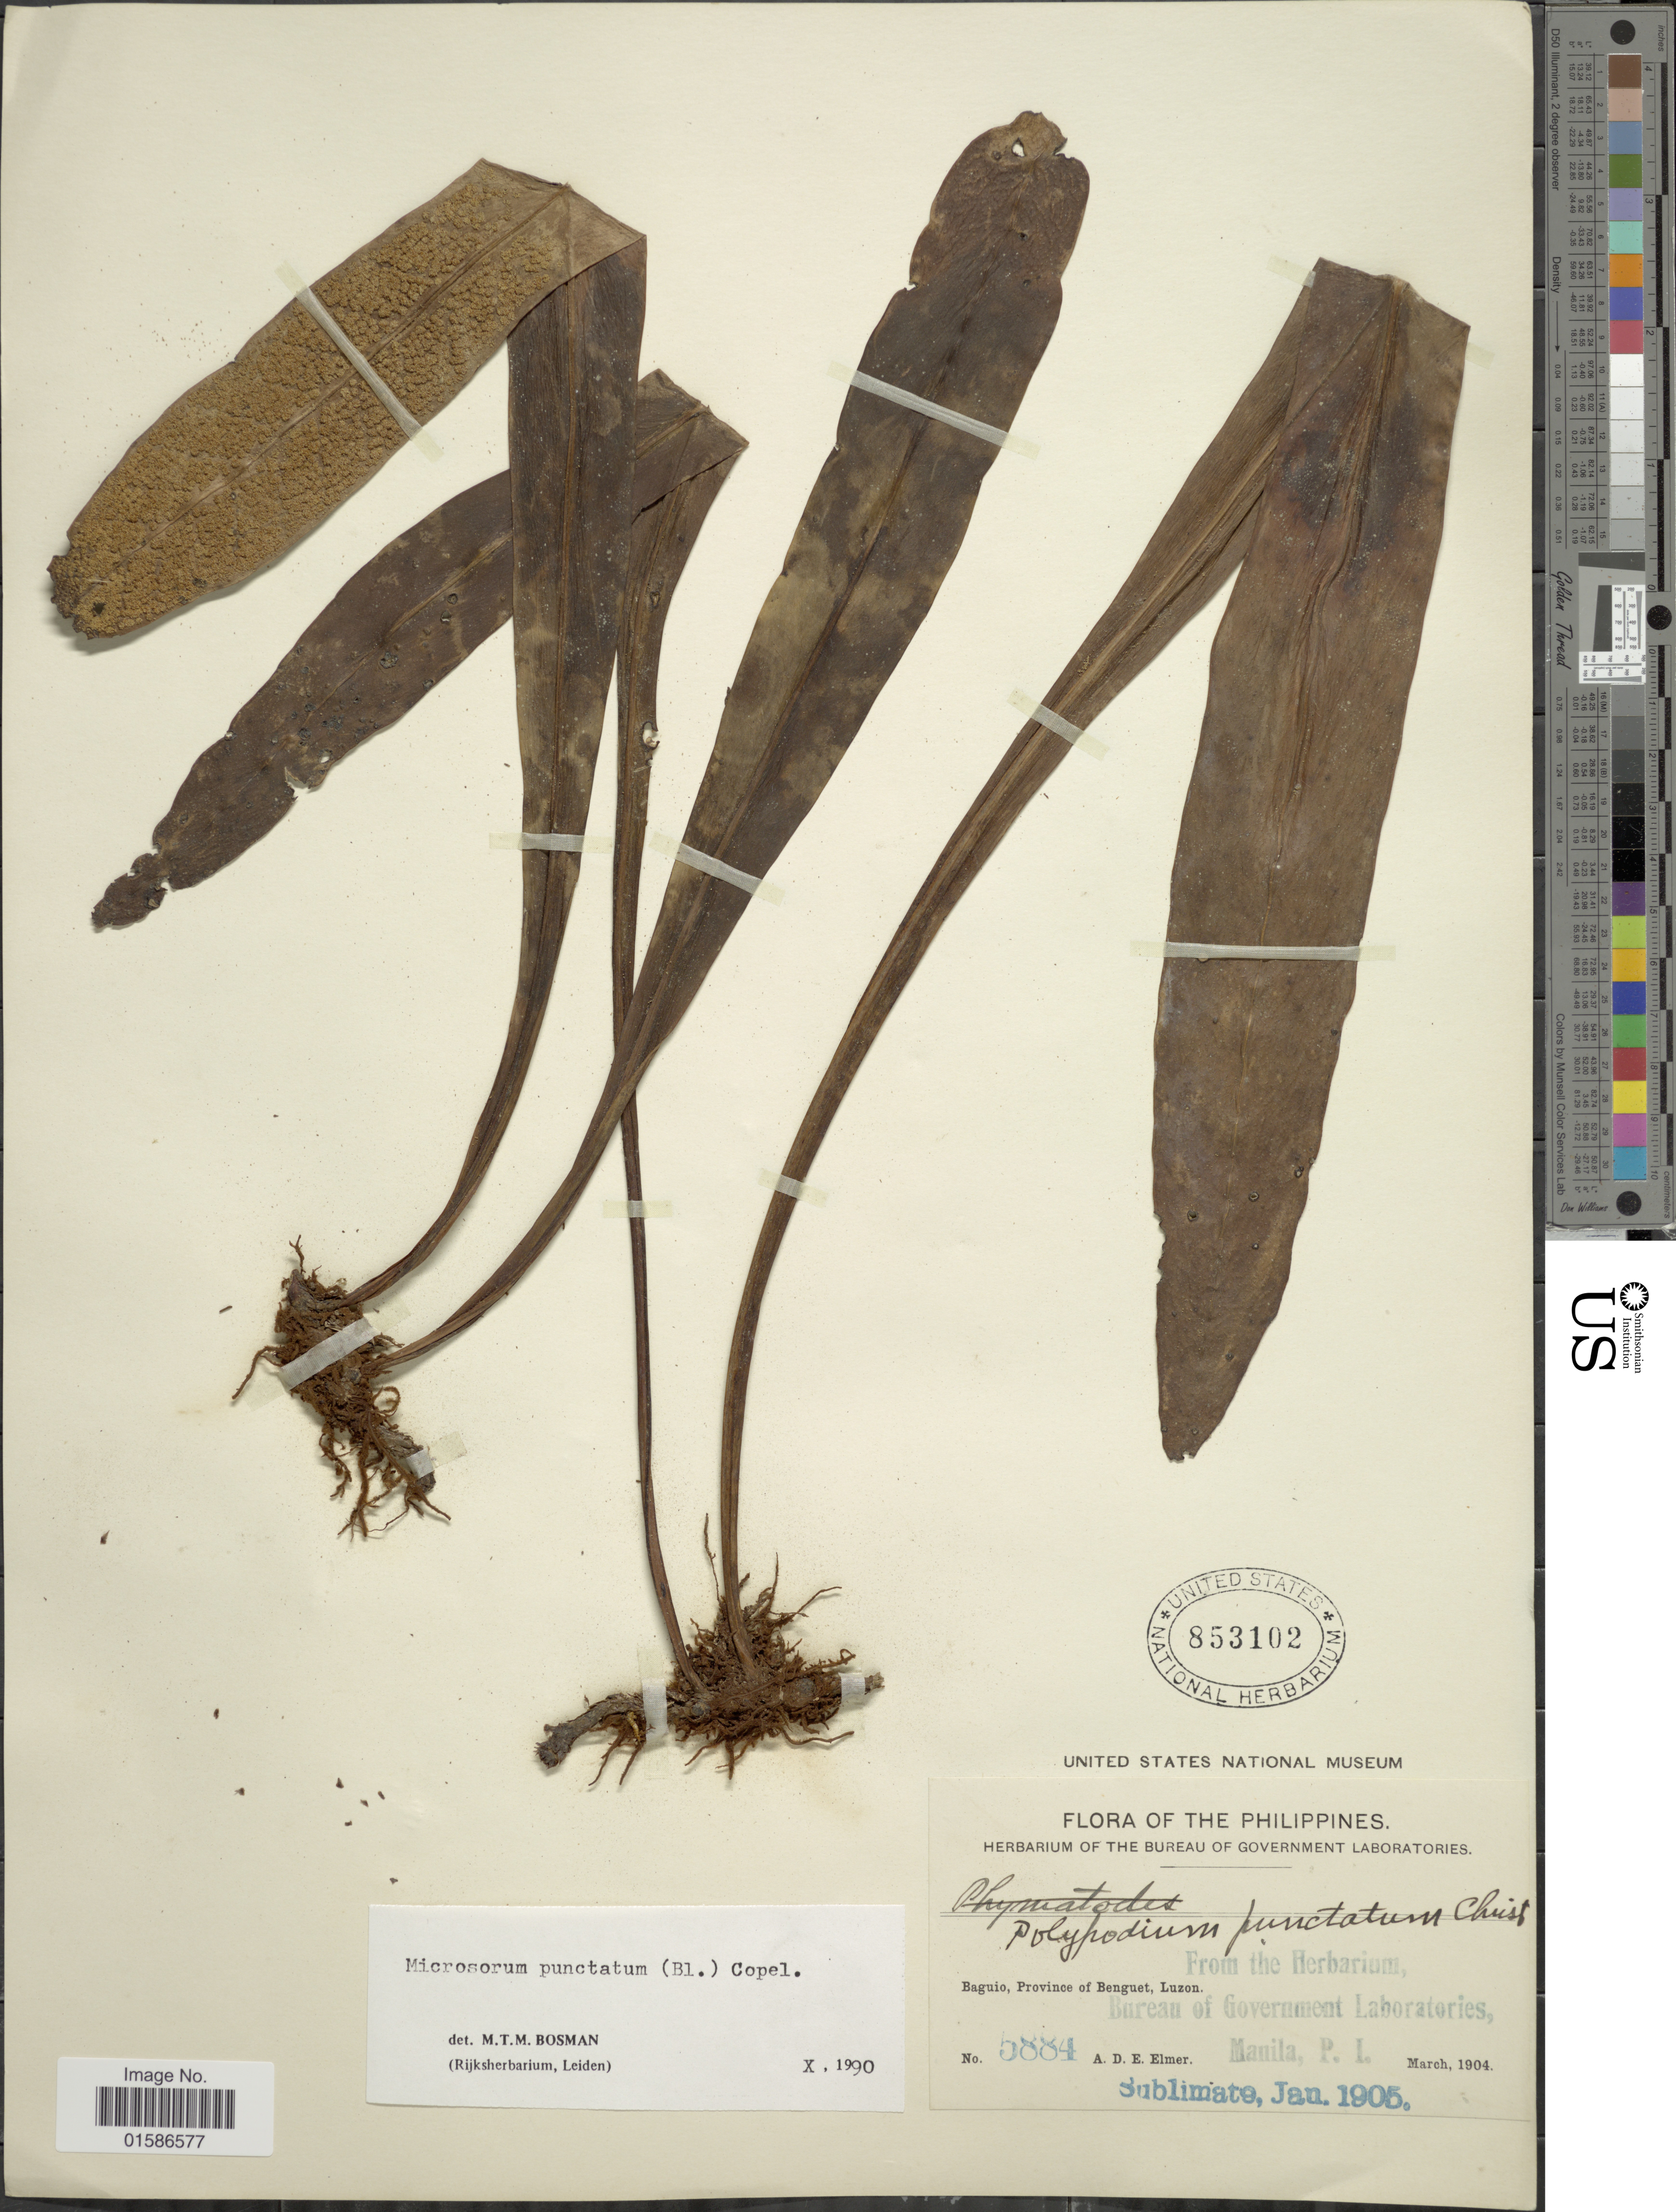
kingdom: Plantae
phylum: Tracheophyta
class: Polypodiopsida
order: Polypodiales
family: Polypodiaceae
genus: Microsorum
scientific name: Microsorum punctatum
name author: (L.) Copel.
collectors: A. D. E. Elmer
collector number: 5884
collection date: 1904-03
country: Philippines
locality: Baguio, Province of Benguet, Luzon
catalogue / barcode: US 853102